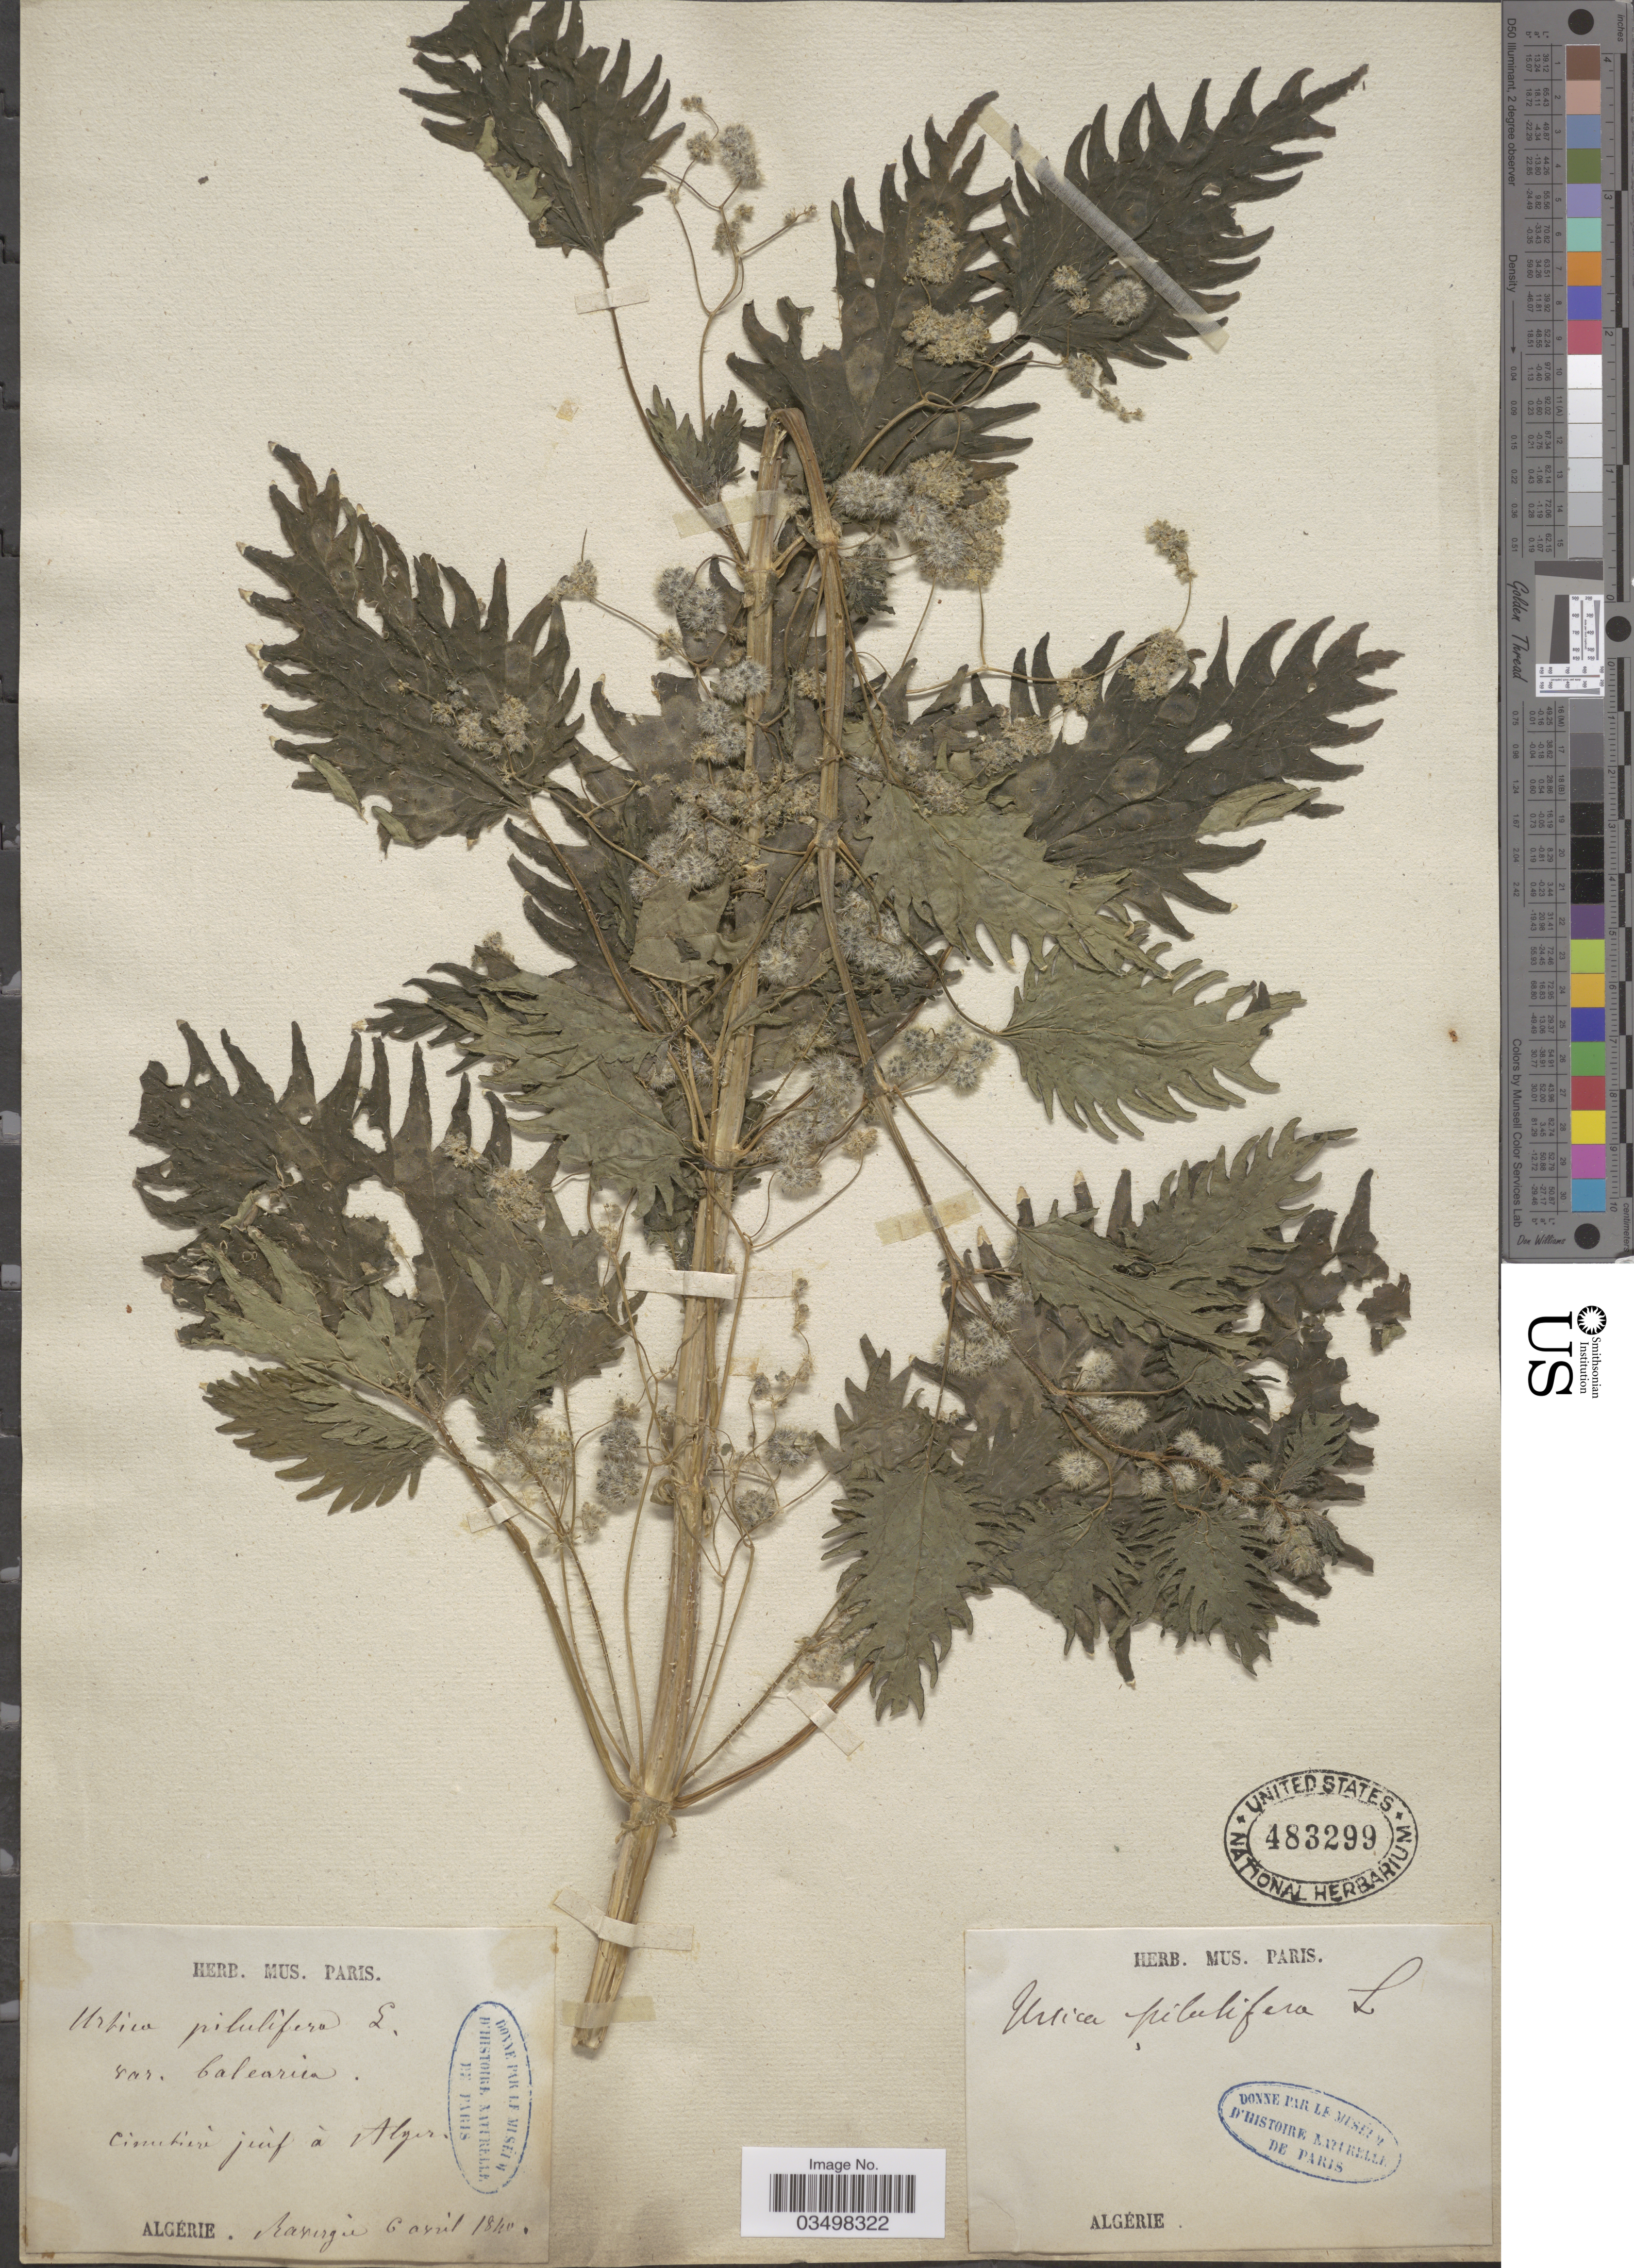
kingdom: Plantae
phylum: Tracheophyta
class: Magnoliopsida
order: Rosales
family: Urticaceae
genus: Urtica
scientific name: Urtica pilulifera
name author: L.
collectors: -. Banerjee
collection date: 1840-04-06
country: Algeria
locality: Cimetiere juif á Alger. Algérie.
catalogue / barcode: US 483299